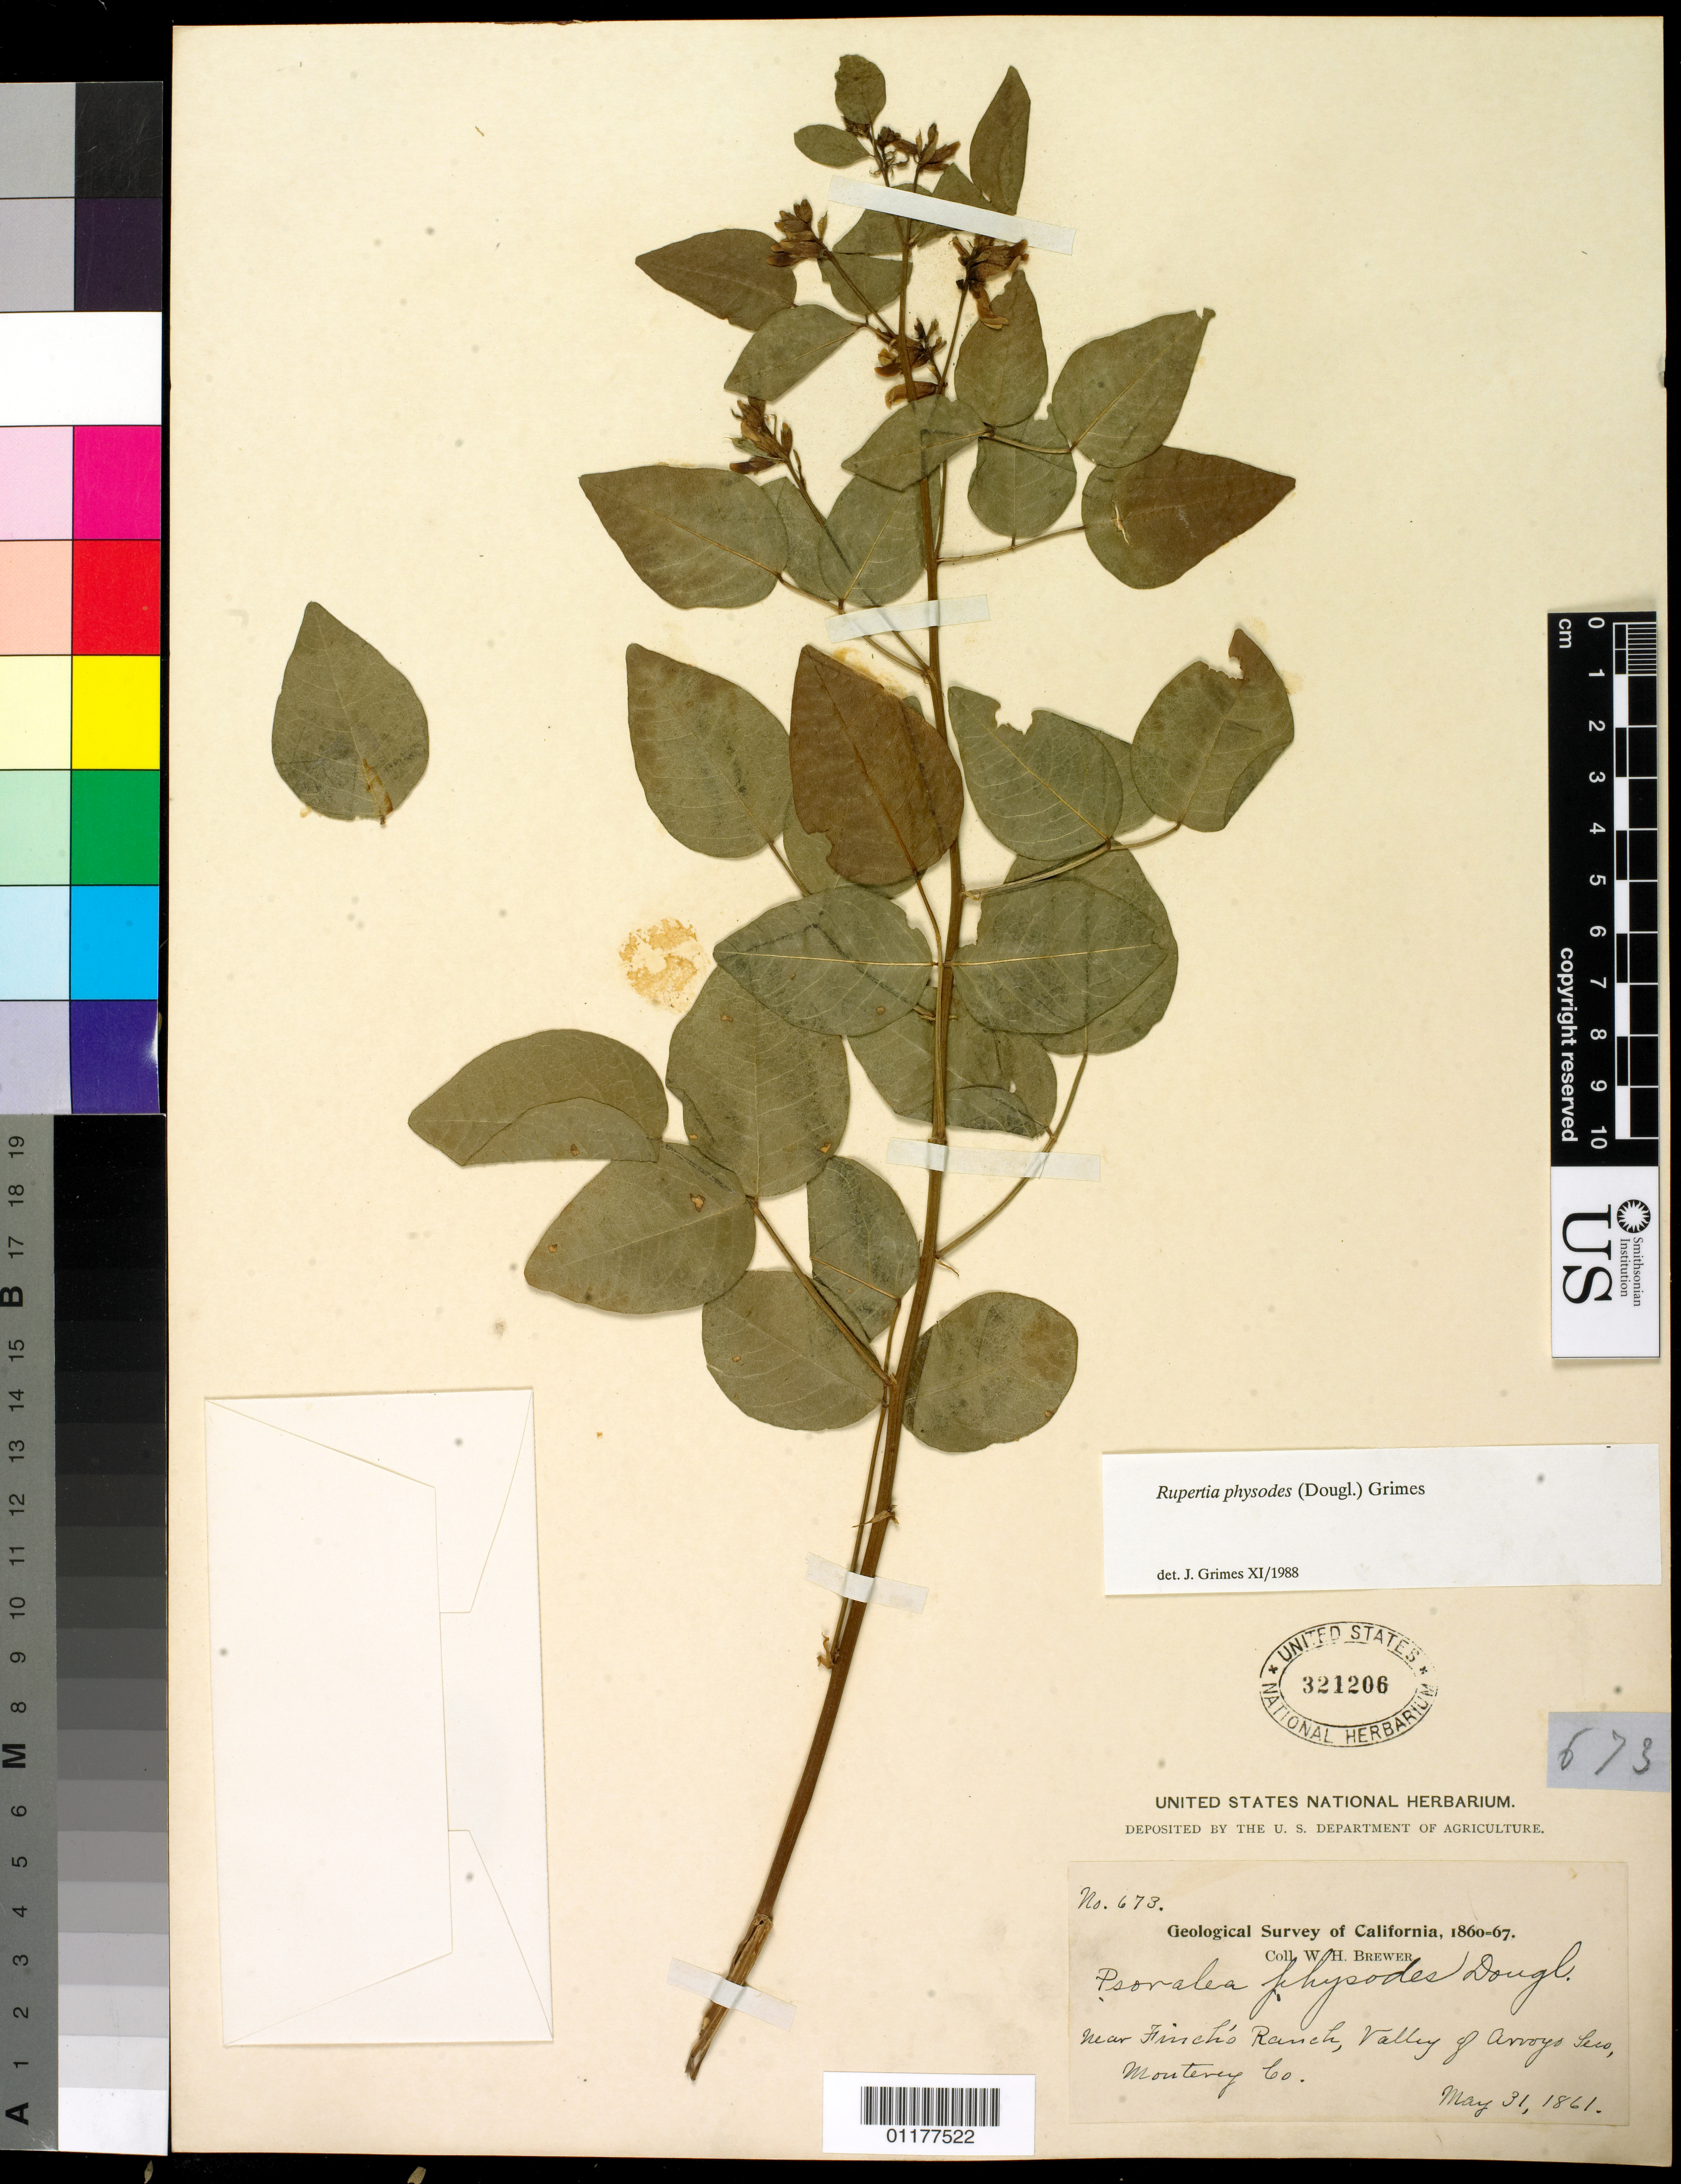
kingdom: Plantae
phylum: Tracheophyta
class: Magnoliopsida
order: Fabales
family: Fabaceae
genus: Rupertia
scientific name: Rupertia physodes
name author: (Douglas) J.W. Grimes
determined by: Grimes, J.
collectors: W. H. Brewer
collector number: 673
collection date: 1861-05-31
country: United States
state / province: California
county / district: Monterey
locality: Valley of Arroyo Seco, near Finch's Ranch.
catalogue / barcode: US 321206